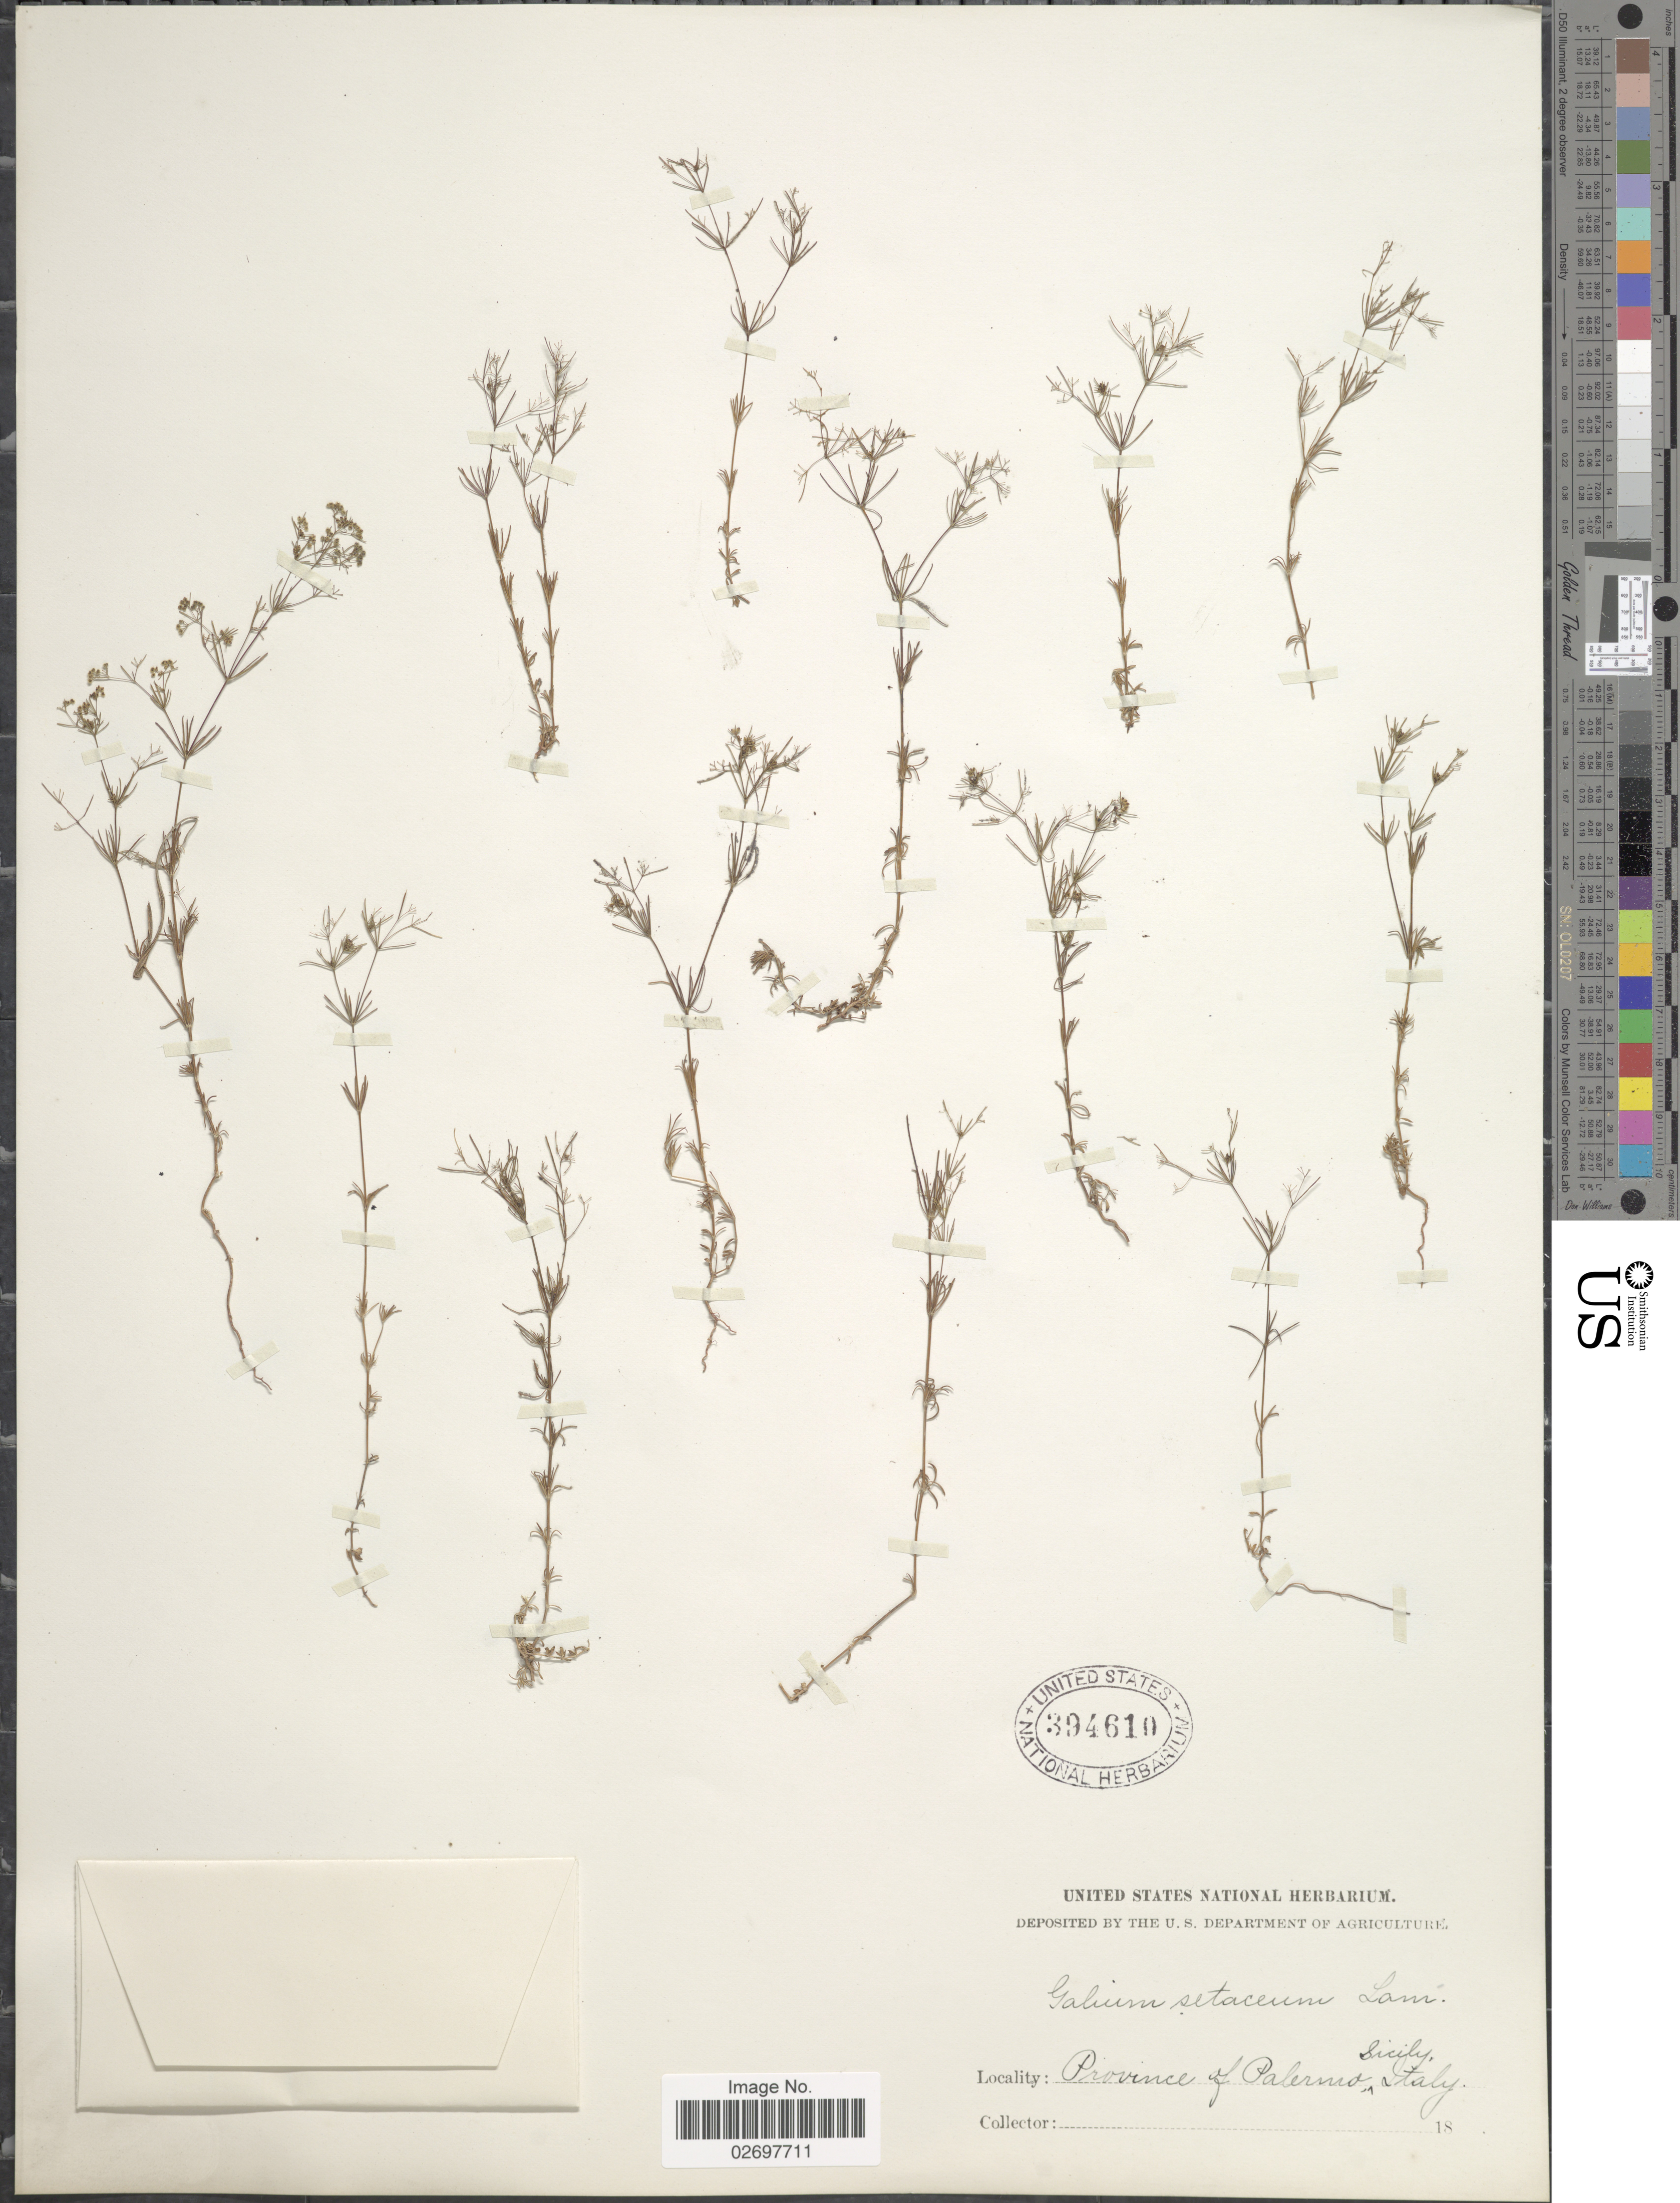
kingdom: Plantae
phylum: Tracheophyta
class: Magnoliopsida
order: Gentianales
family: Rubiaceae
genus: Galium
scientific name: Galium setaceum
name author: Lam.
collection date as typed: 18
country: Italy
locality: Province of Palermo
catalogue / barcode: US 394610